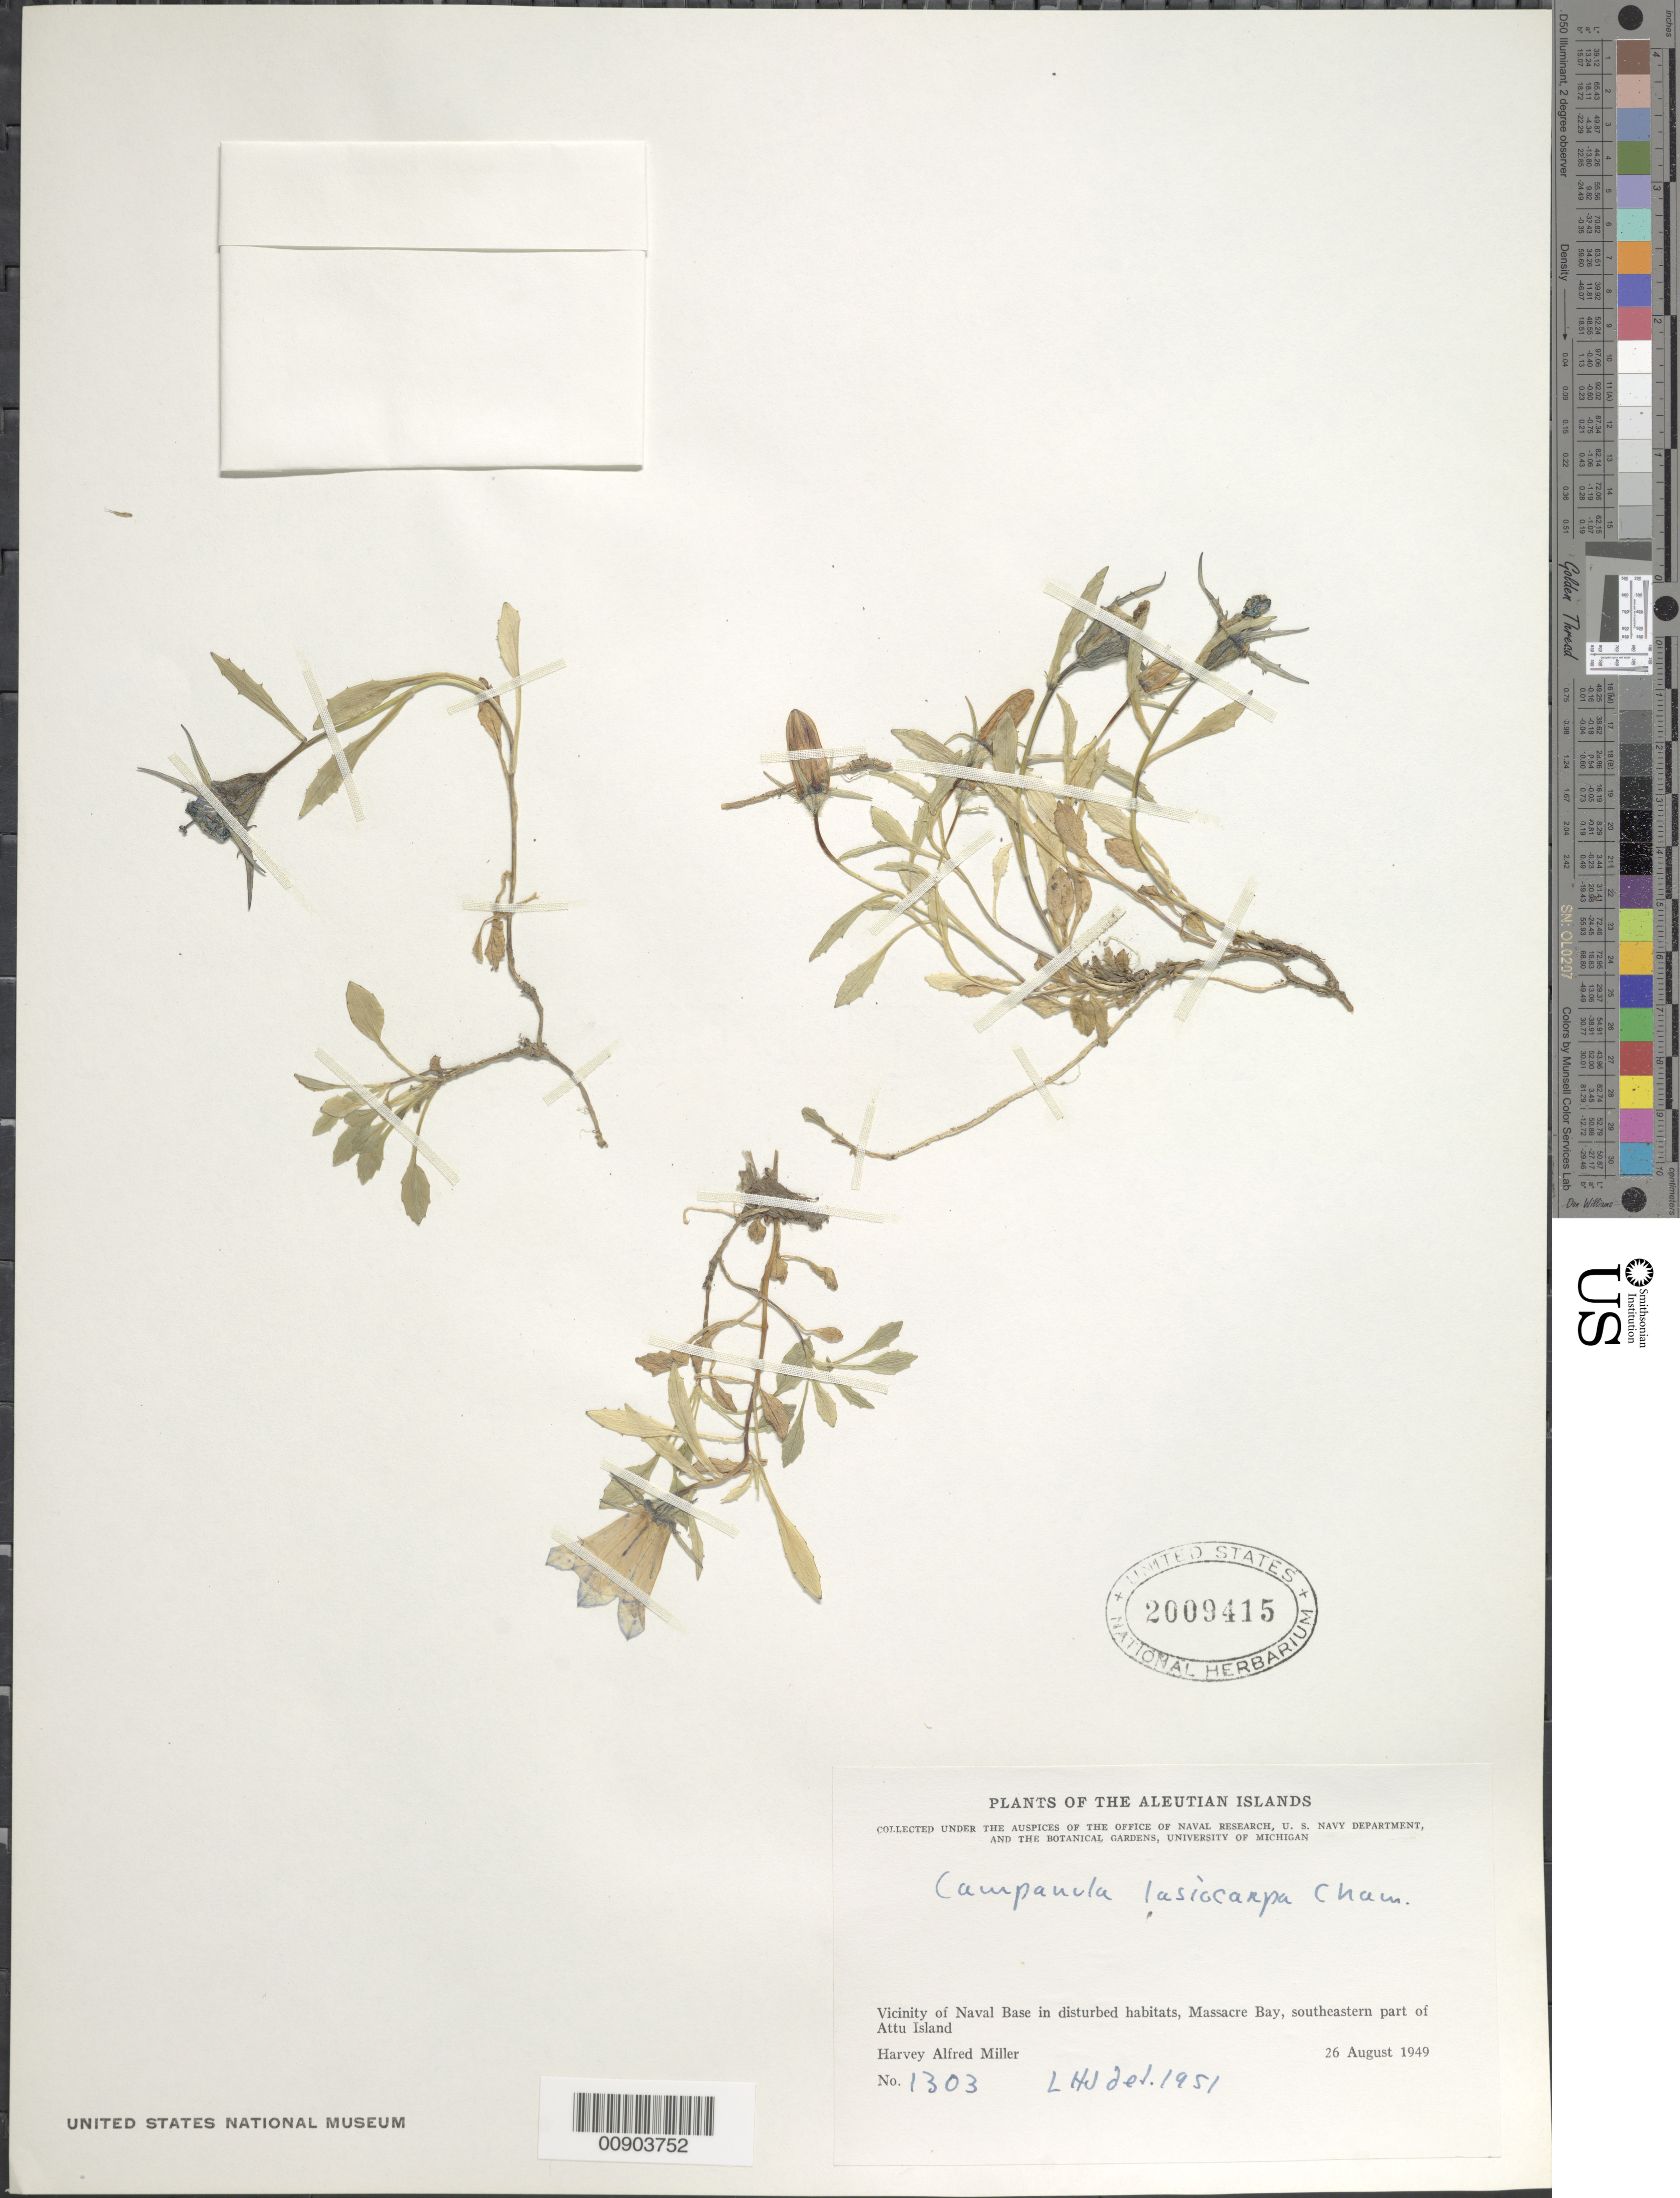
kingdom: Plantae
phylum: Tracheophyta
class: Magnoliopsida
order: Asterales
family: Campanulaceae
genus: Campanula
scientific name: Campanula lasiocarpa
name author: Cham.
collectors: H. A. Miller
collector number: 1303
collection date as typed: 26 Aug 1949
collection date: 1949-08-26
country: United States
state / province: Alaska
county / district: Aleutians West Census Area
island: Attu Island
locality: Southeastern part of Attu island, Massacre Bay, vicinity of Naval Base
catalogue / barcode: US 2009415